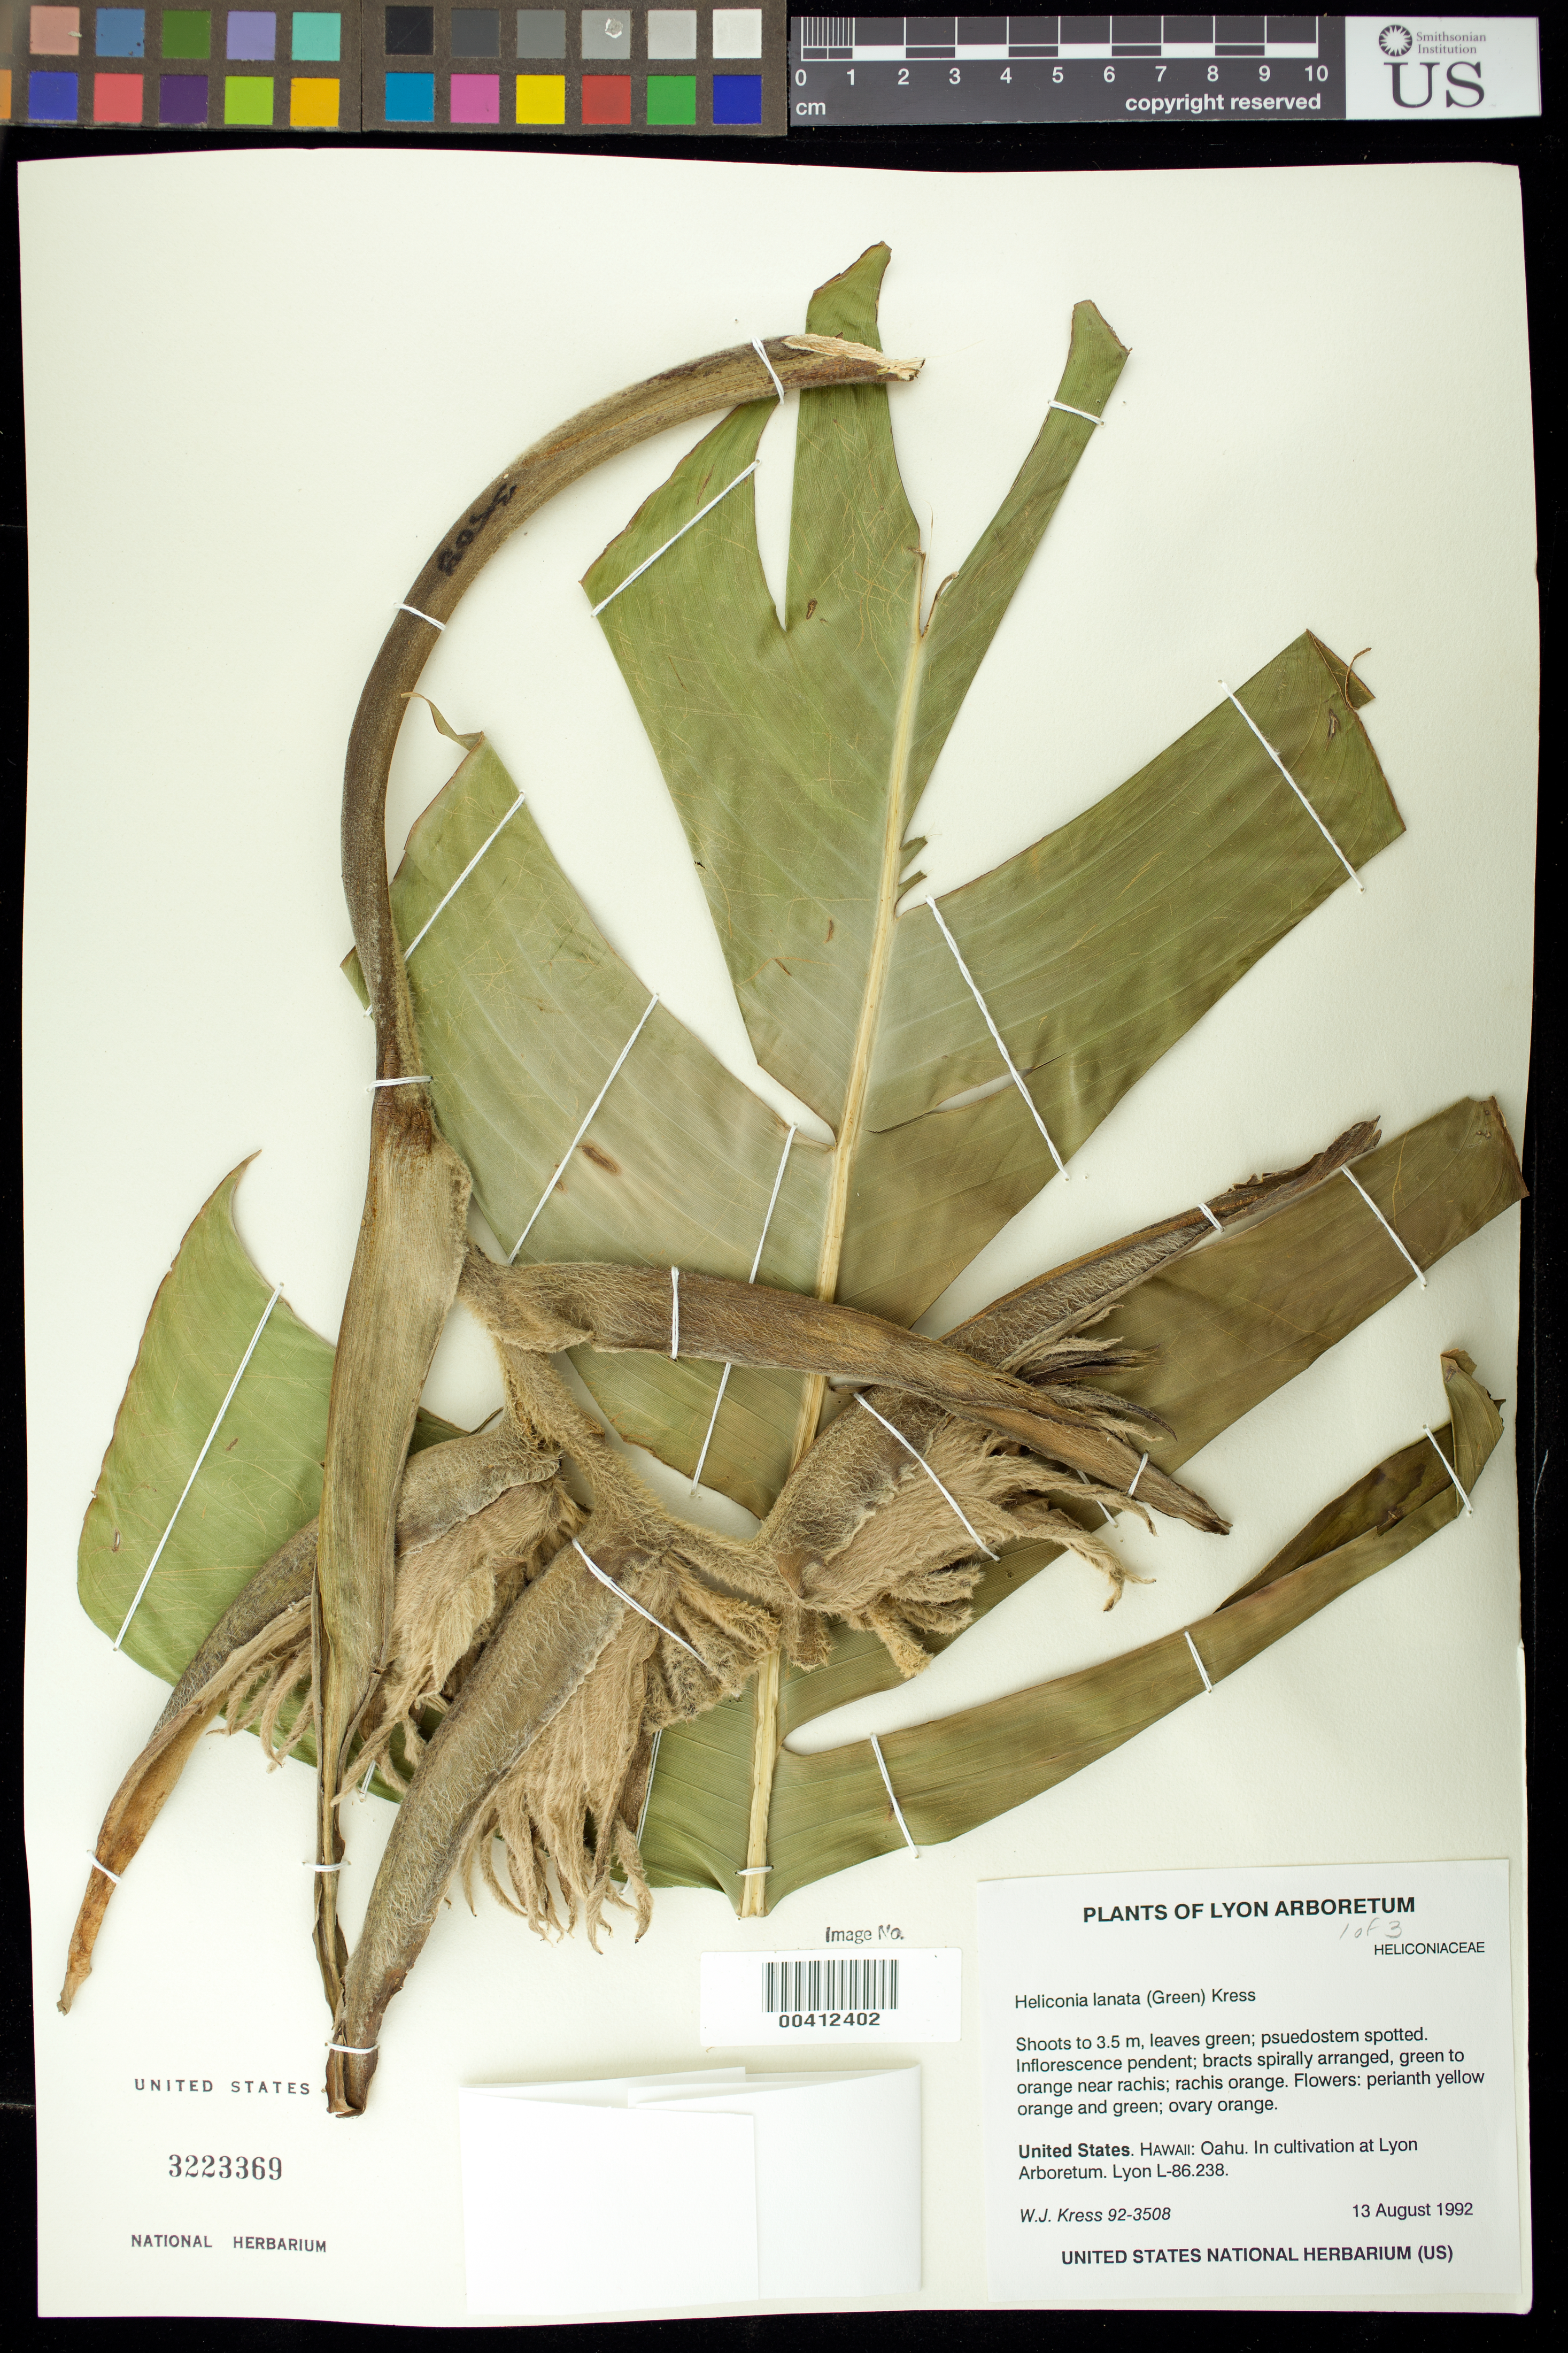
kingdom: Plantae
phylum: Tracheophyta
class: Liliopsida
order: Zingiberales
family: Heliconiaceae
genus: Heliconia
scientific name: Heliconia lanata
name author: (P.S. Green) W.J. Kress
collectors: W. J. Kress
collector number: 92-3508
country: United States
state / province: Hawaii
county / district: Honolulu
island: Oahu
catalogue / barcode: US 3223369